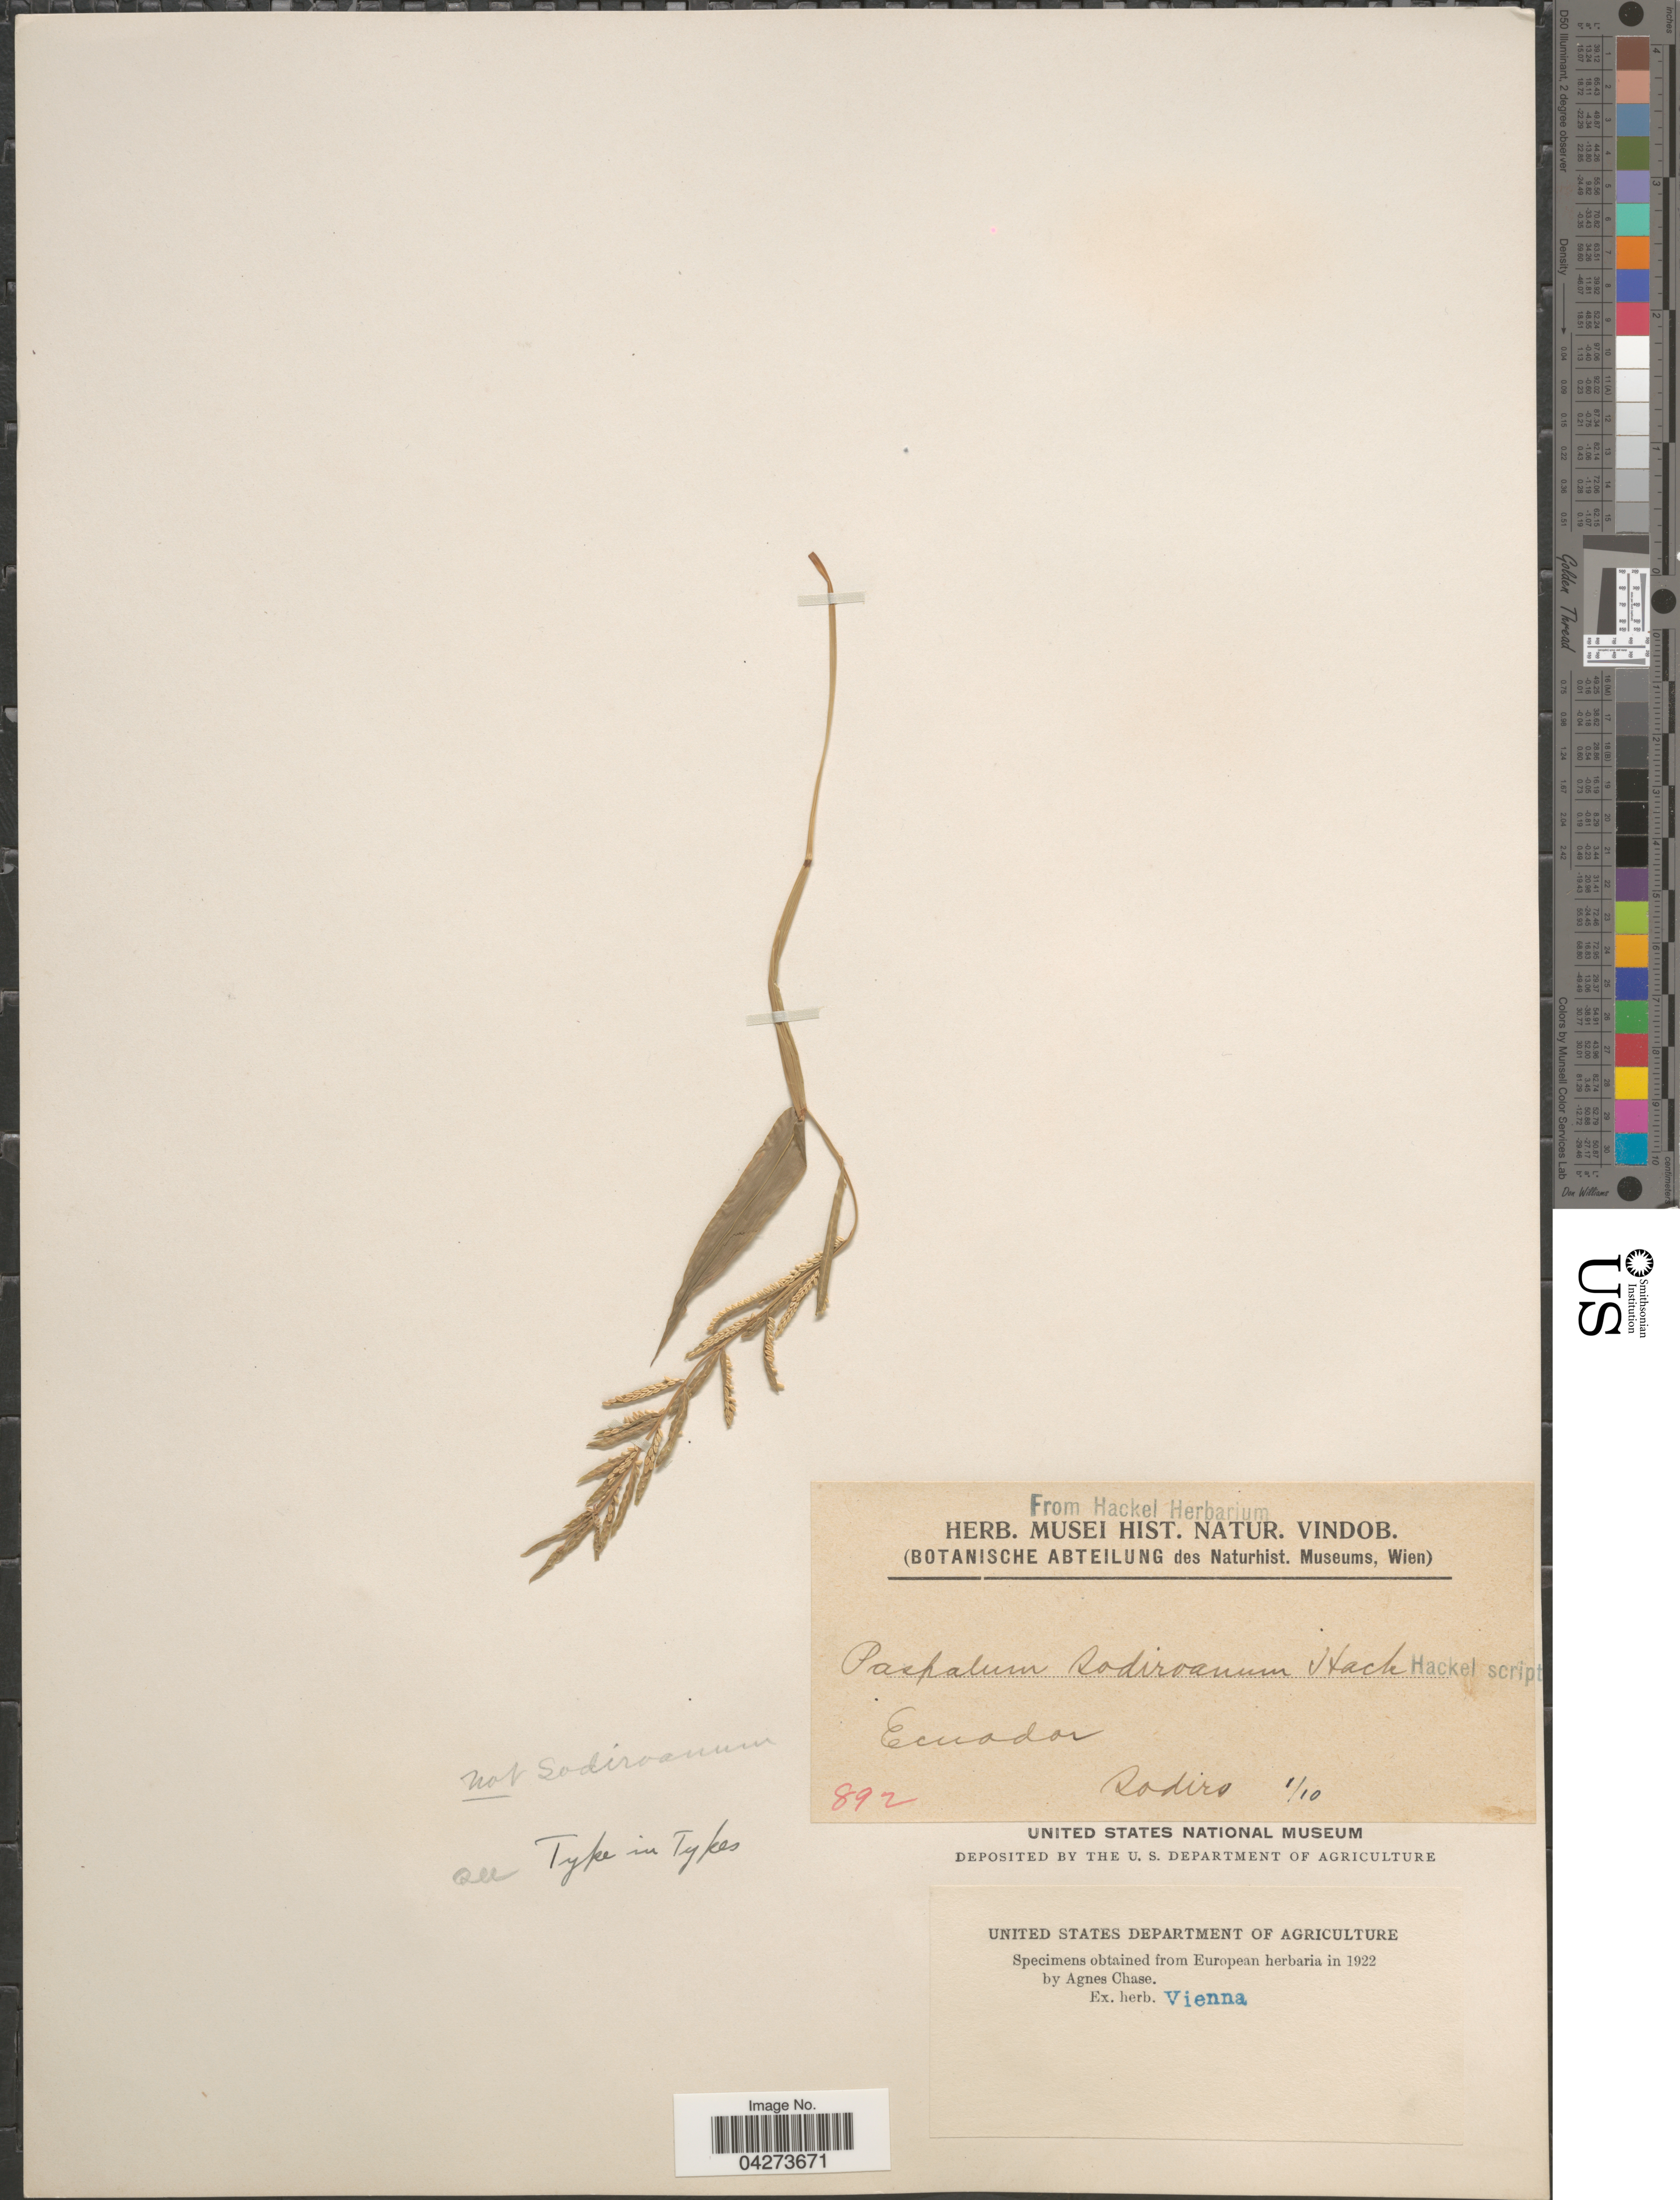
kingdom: Plantae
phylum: Tracheophyta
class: Liliopsida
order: Poales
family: Poaceae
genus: Paspalum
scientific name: Paspalum penicillatum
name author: Hook. f.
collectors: Sodiro, --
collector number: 892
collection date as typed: Transcribed d/m/y: /1/10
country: Ecuador